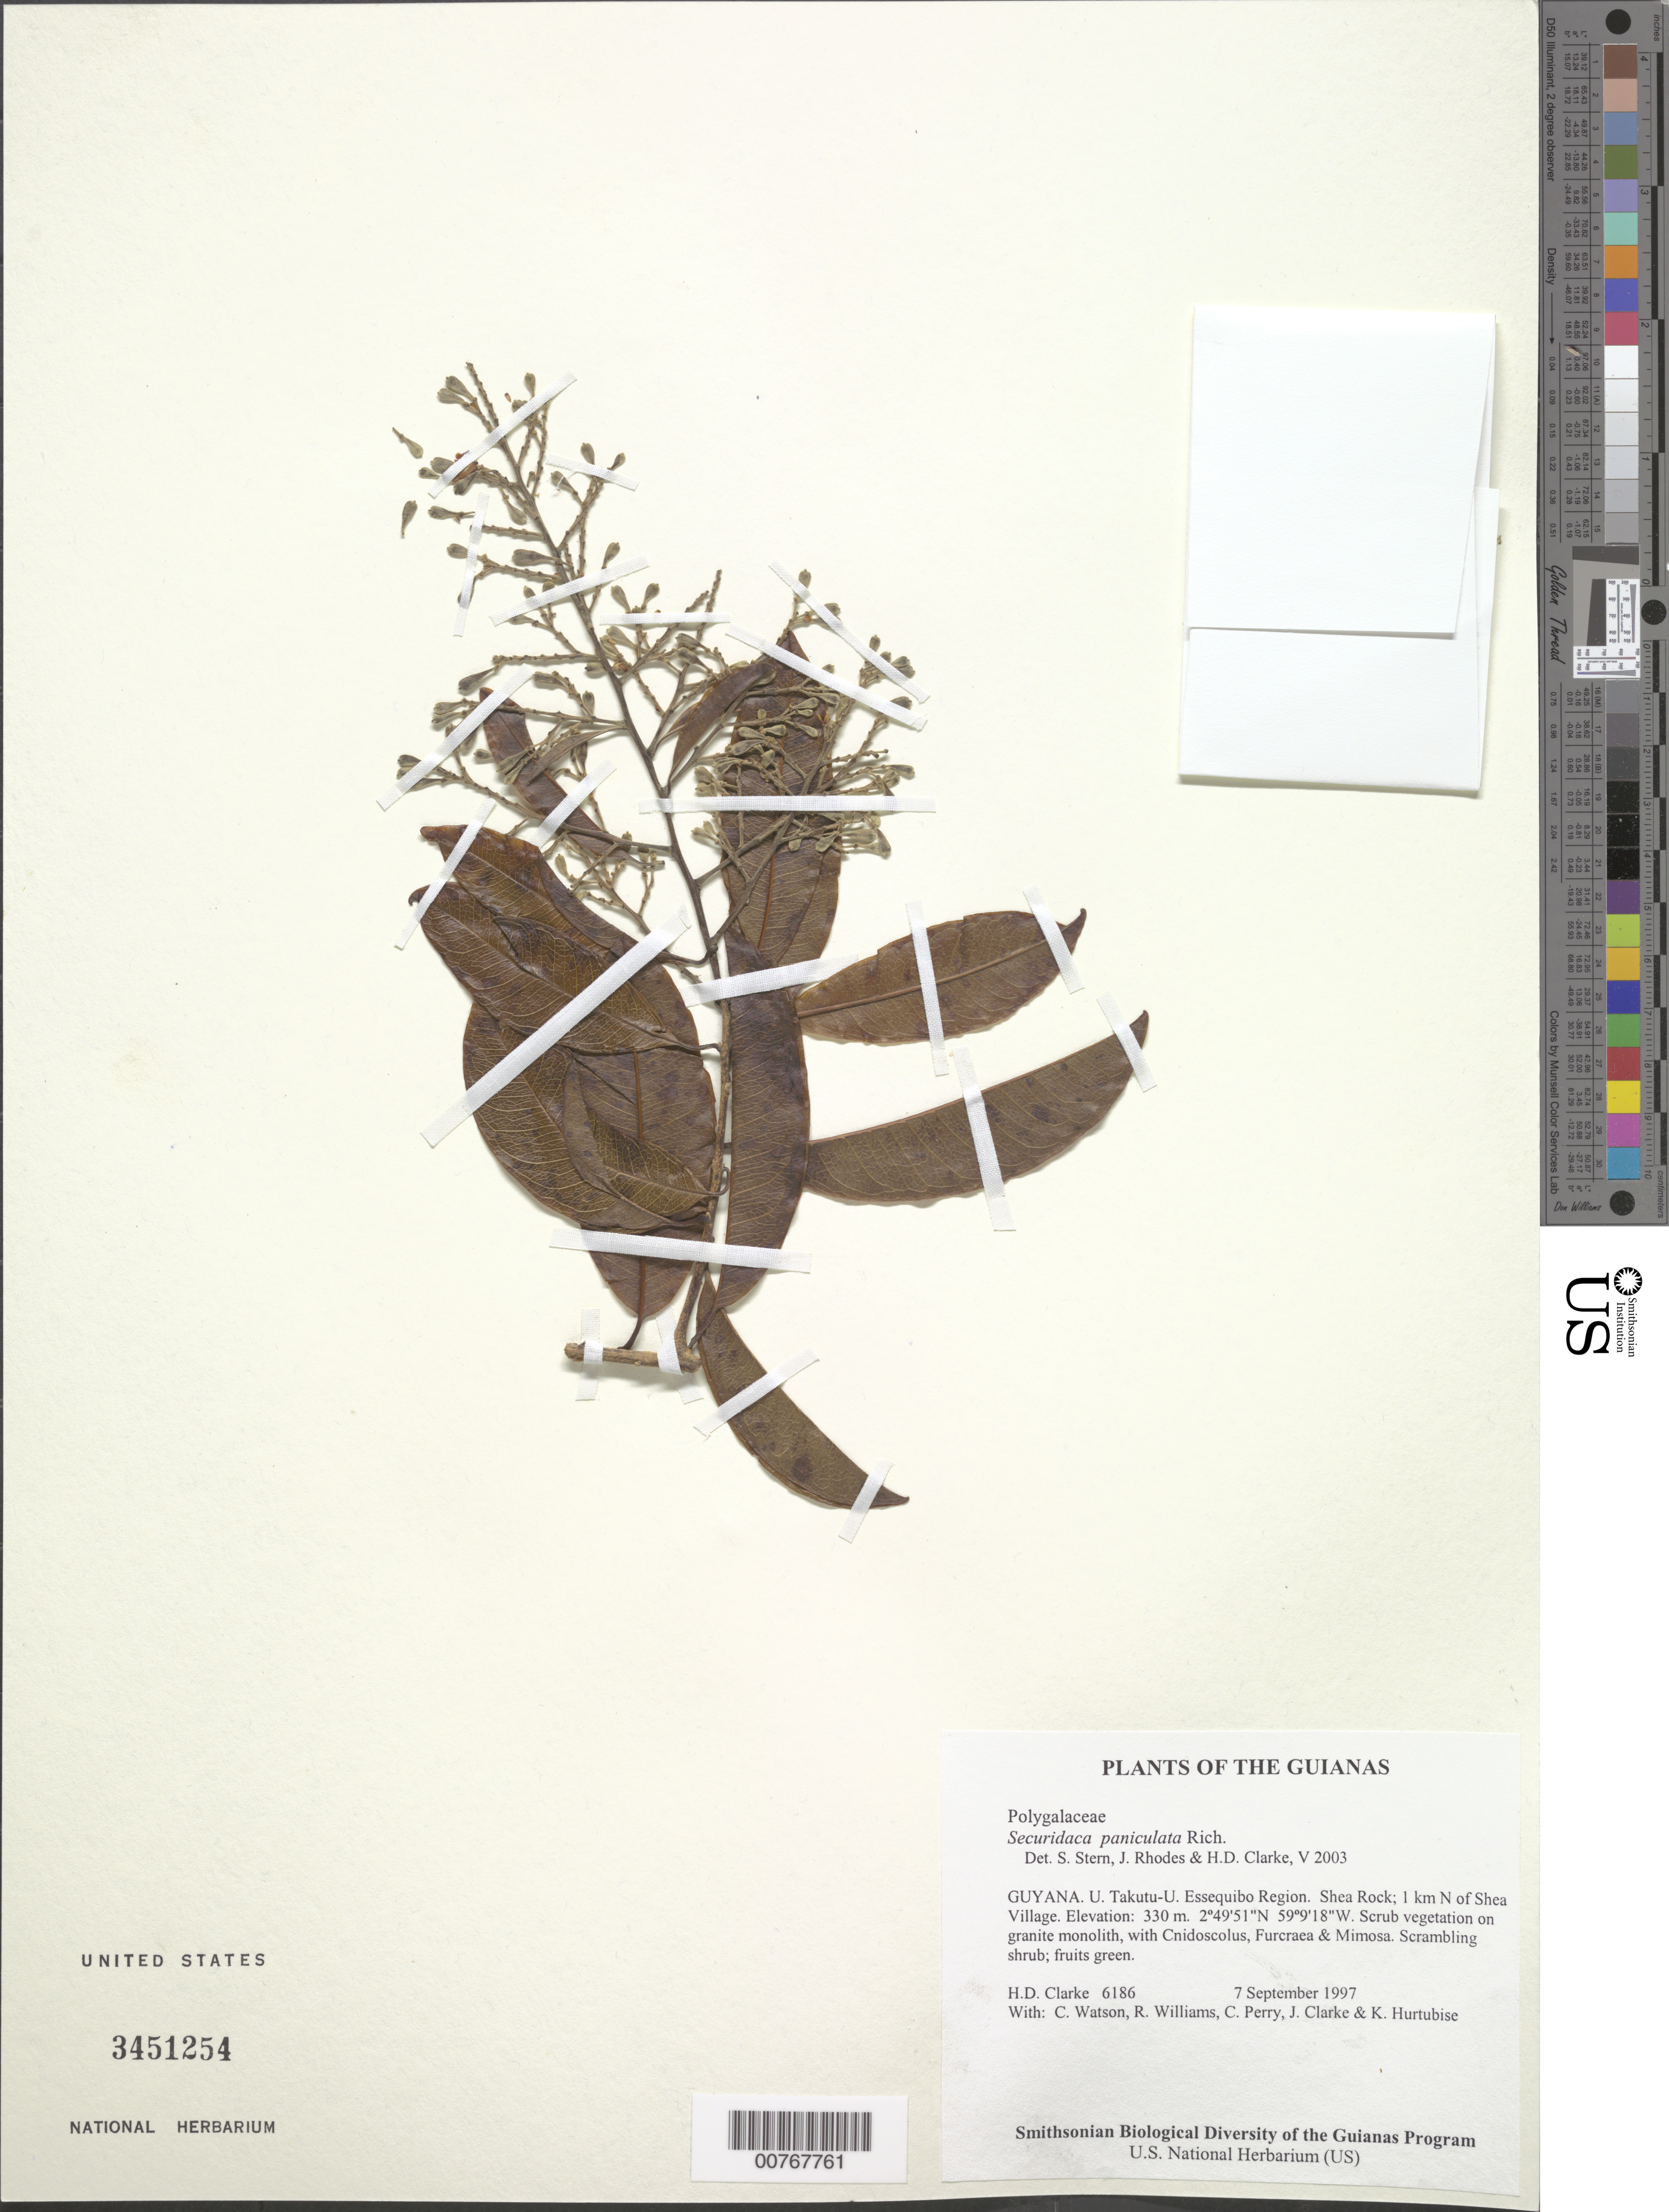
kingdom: Plantae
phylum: Tracheophyta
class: Magnoliopsida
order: Fabales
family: Polygalaceae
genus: Securidaca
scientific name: Securidaca paniculata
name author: Rich.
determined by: Clarke, H. D.; Rhodes, J.; Stern, S. R.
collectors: H. D. Clarke, C. Watson, R. Williams, C. Perry, J. Clarke & K. Hurtubise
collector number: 6186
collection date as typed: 7 September 1997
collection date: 1997-09-07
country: Guyana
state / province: U. Takutu-U. Essequibo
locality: Shea Rock; 1 km N of Shea Village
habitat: Scrub vegetation on granite monolith, with Cnidoscolus, Furcraea & Mimosa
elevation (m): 330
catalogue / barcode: US 3451254